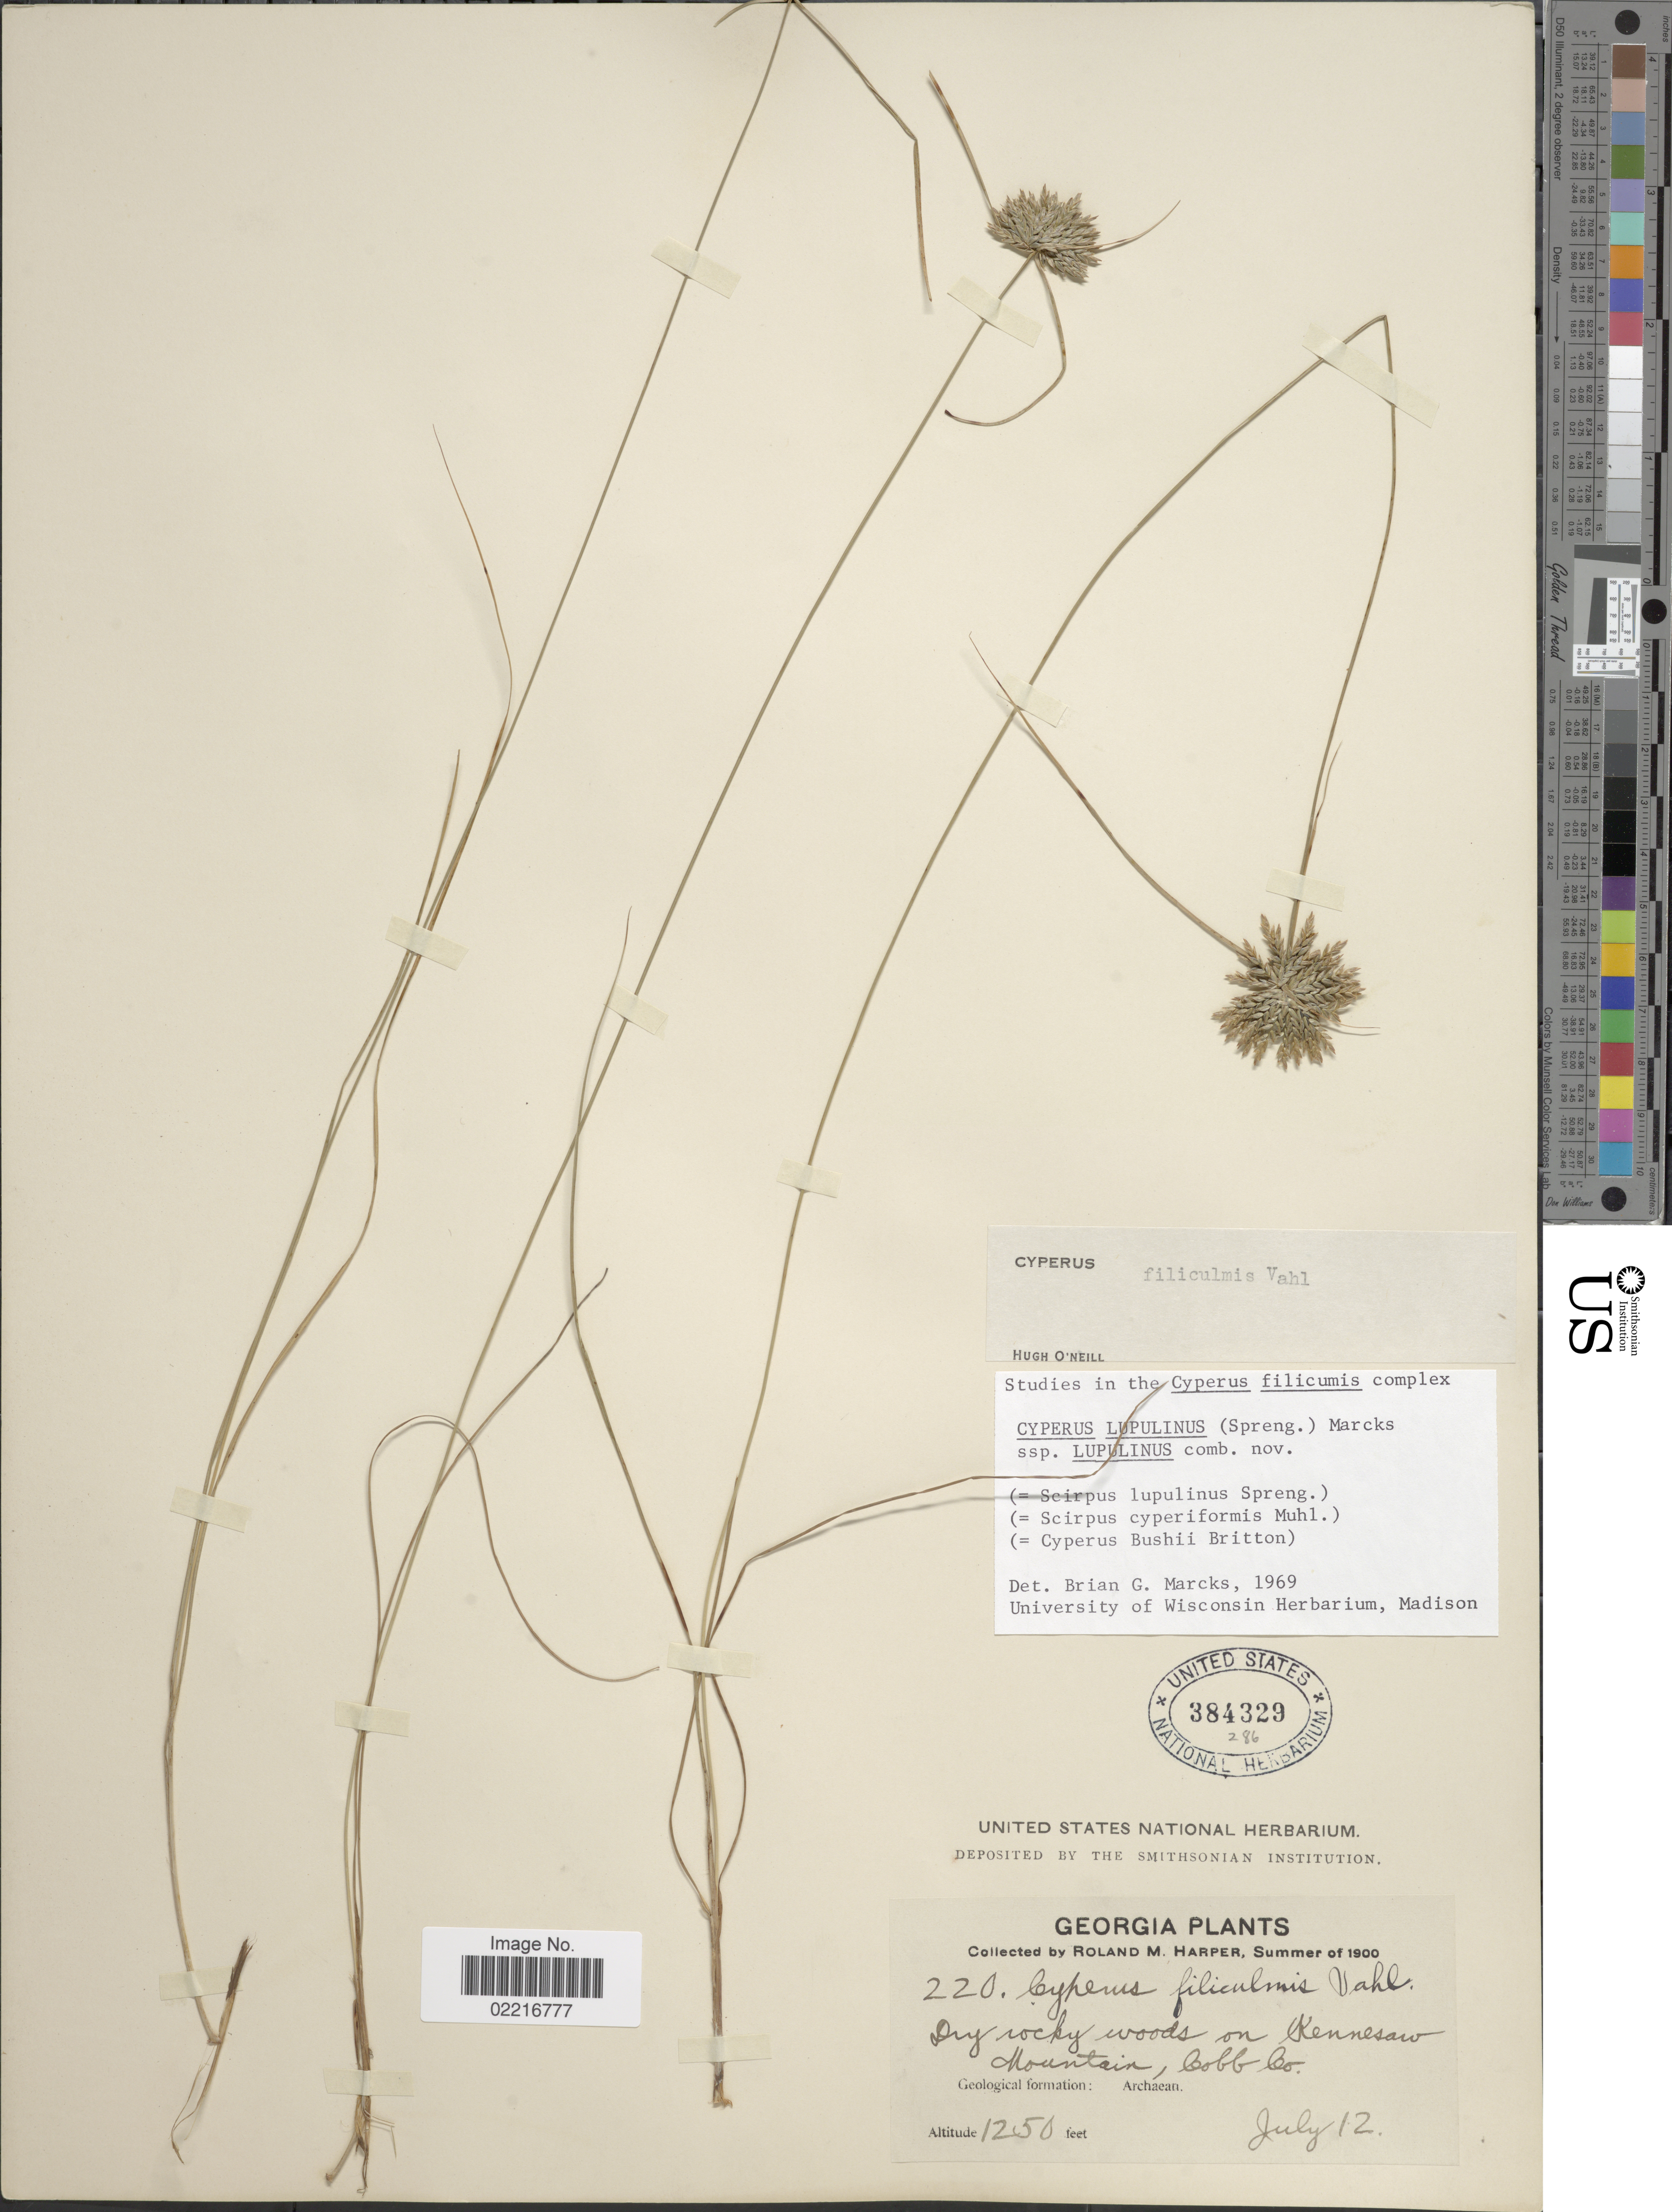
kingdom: Plantae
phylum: Tracheophyta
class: Liliopsida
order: Poales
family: Cyperaceae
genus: Cyperus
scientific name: Cyperus lupulinus subsp. lupulinus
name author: (Spreng.) Marcks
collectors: R. M. Harper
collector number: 220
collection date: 1900-07-12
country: United States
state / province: Georgia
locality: Woods on Kennesaw Mountain, Cobb Co. Archaean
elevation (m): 381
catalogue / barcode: US 384329